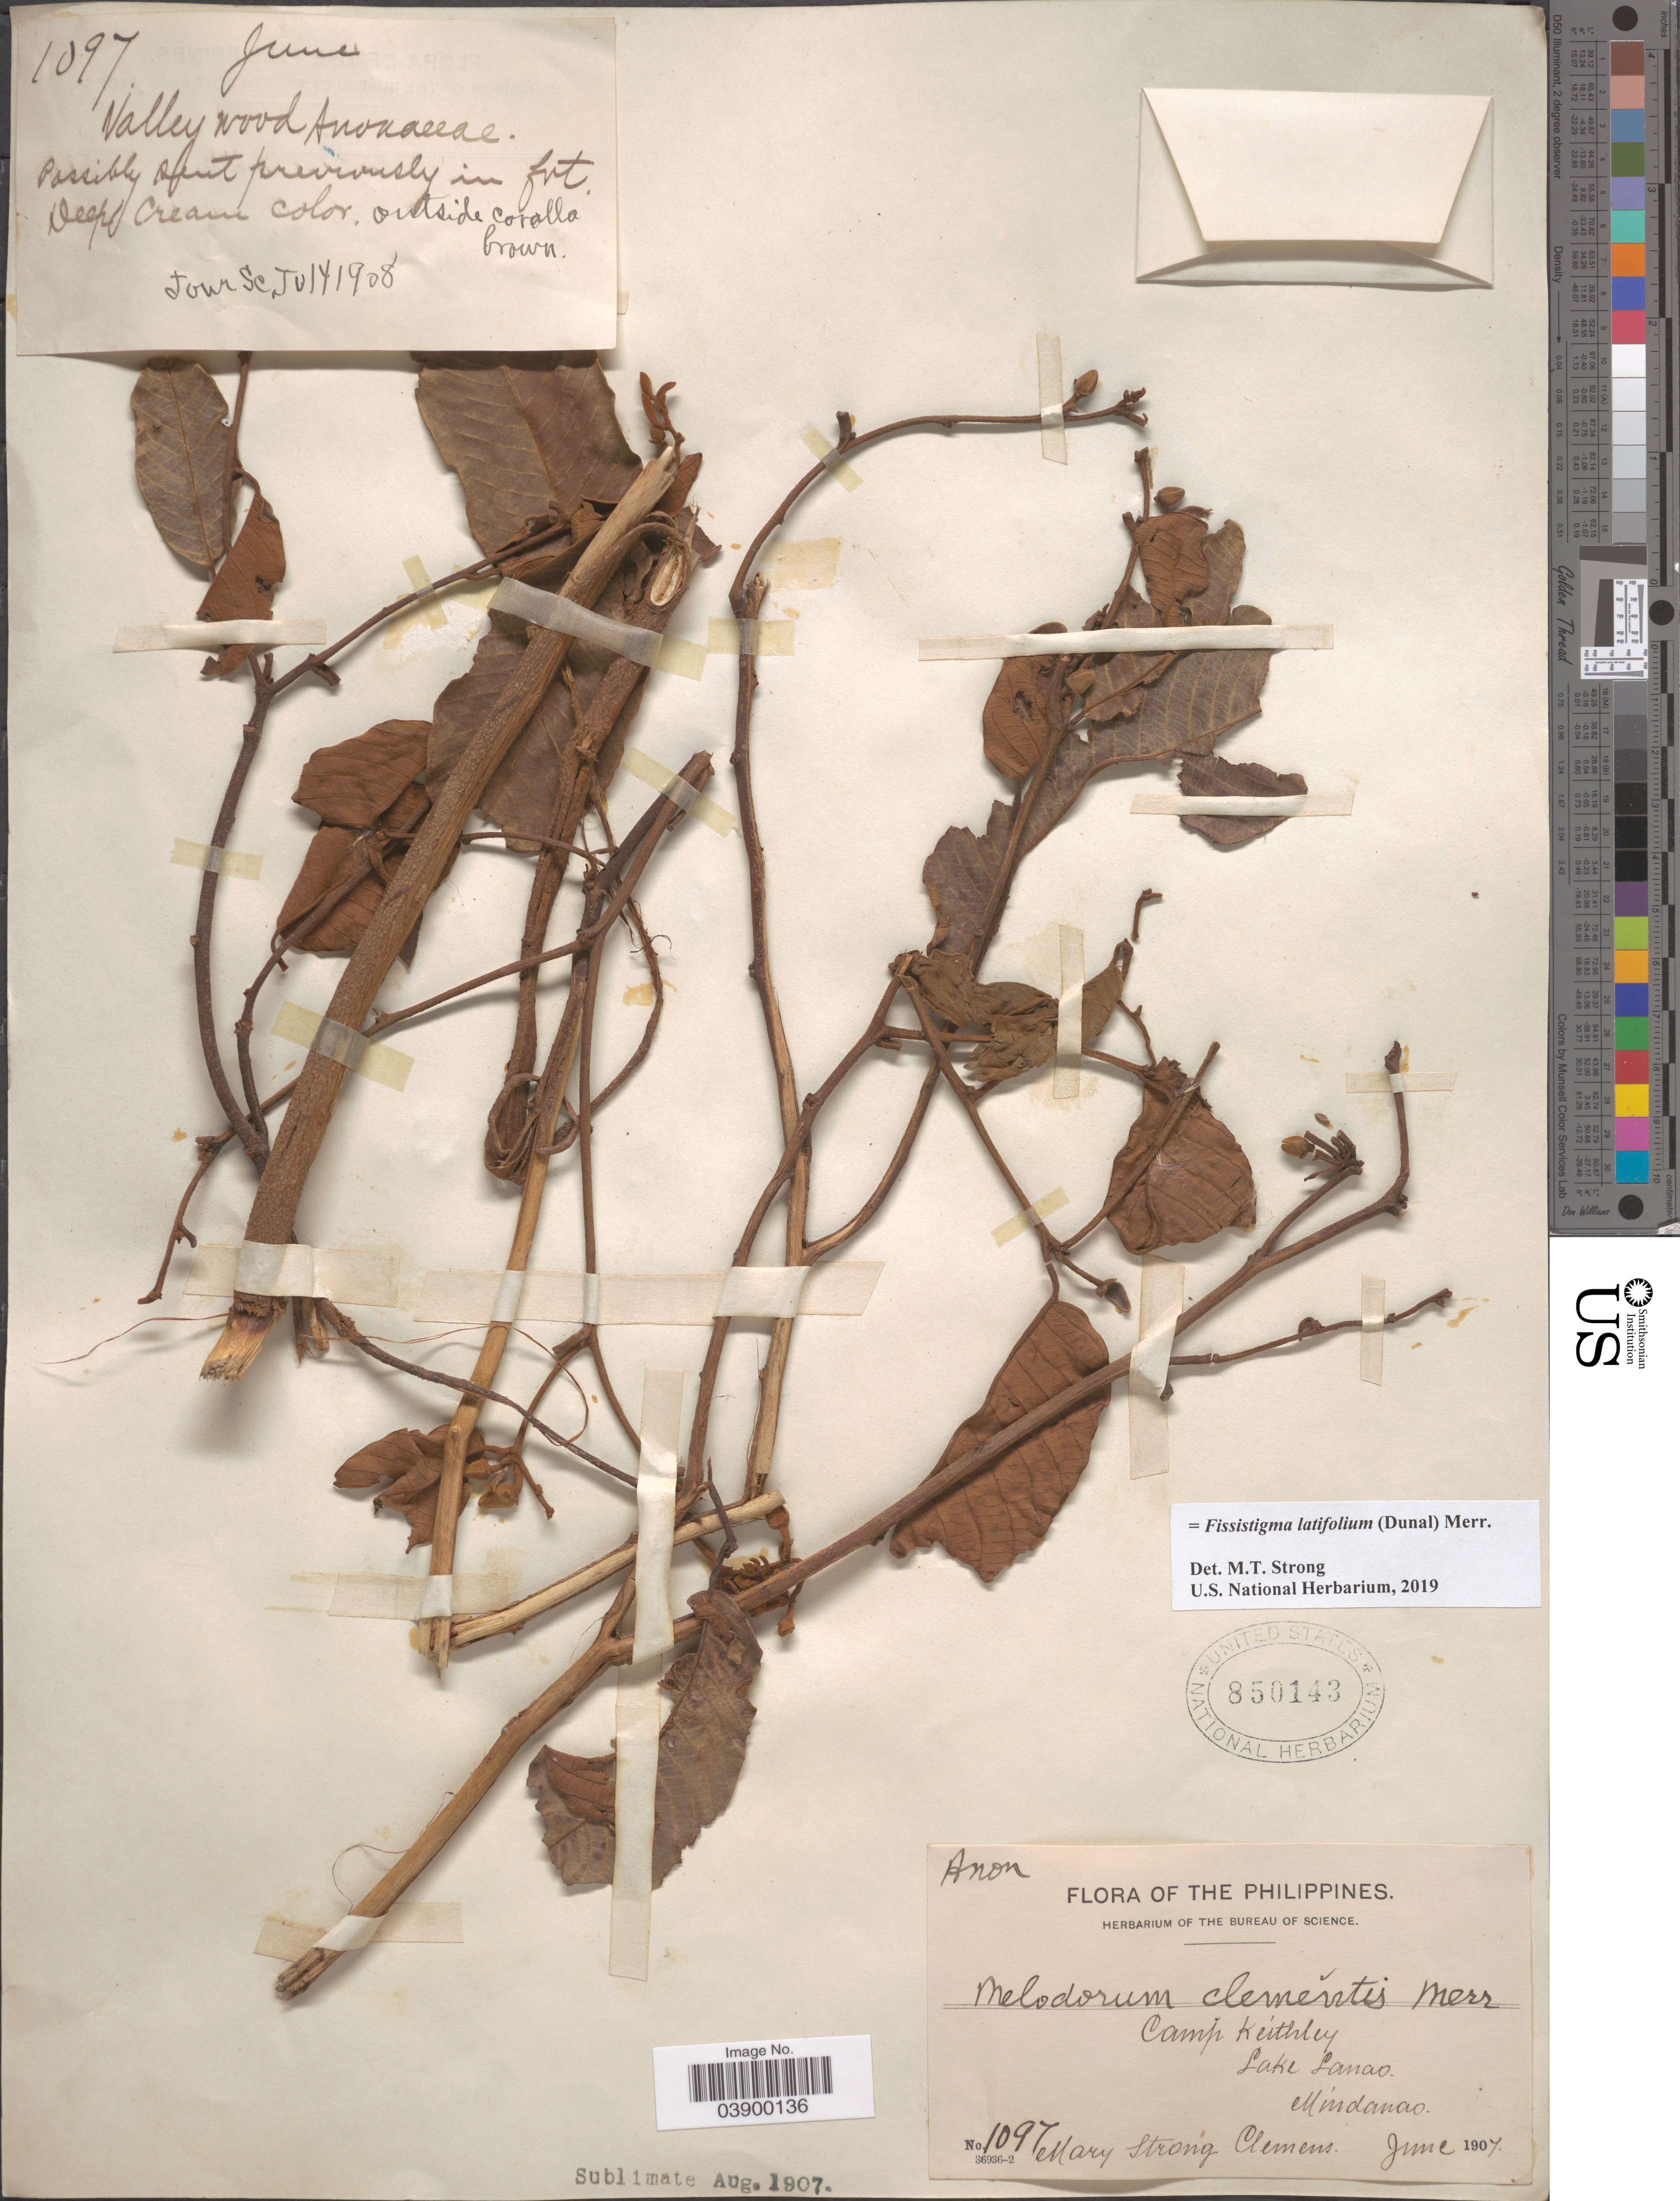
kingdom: Plantae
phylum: Tracheophyta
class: Magnoliopsida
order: Magnoliales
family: Annonaceae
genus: Fissistigma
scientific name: Fissistigma latifolium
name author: (Dunal) Merr.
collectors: M. S. Clemens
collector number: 1097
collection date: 1907-06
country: Philippines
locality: Camp Keithley. Lake Lanao. Mindanao.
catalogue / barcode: US 850143